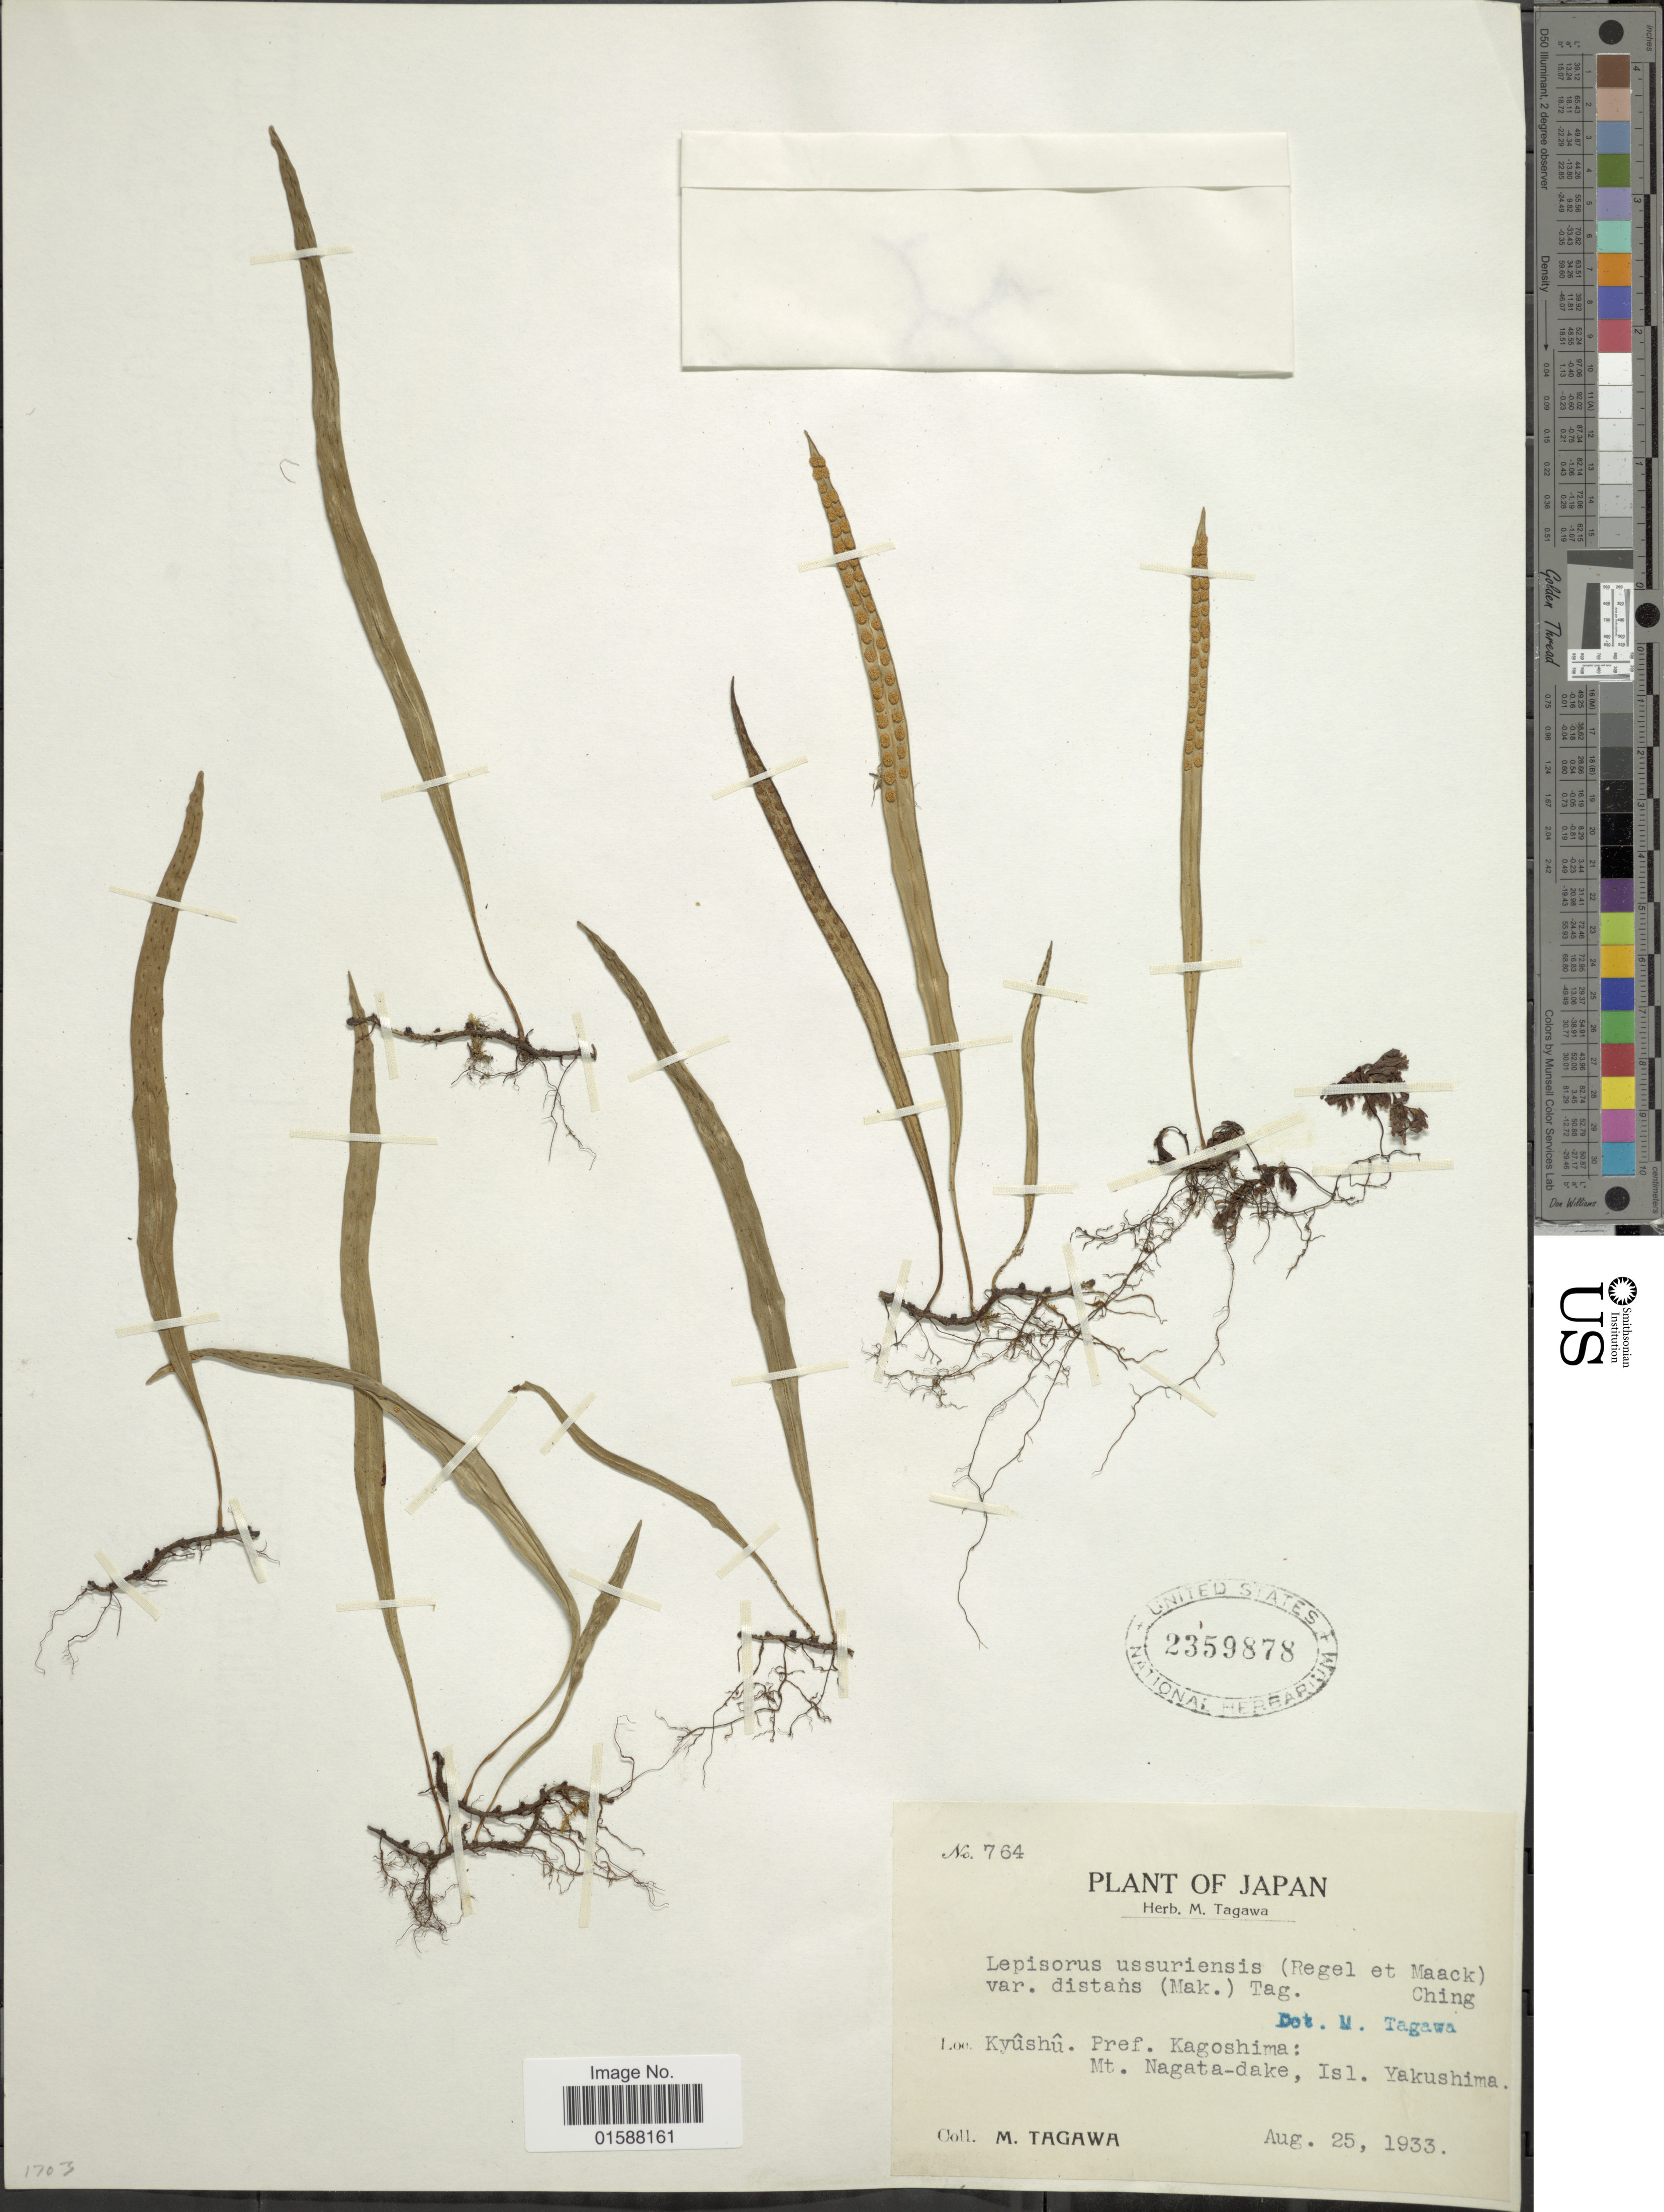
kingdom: Plantae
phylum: Tracheophyta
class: Polypodiopsida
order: Polypodiales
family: Polypodiaceae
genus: Lepisorus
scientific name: Lepisorus ussuriensis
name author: (Regel & Mack.) Ching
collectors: M. Tagawa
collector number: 764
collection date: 1933-08-25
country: Japan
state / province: Kagosima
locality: Kyûshû. Pref. Kagoshima: Mt. Nagata-dake, isl. Yakushima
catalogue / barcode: US 2359878